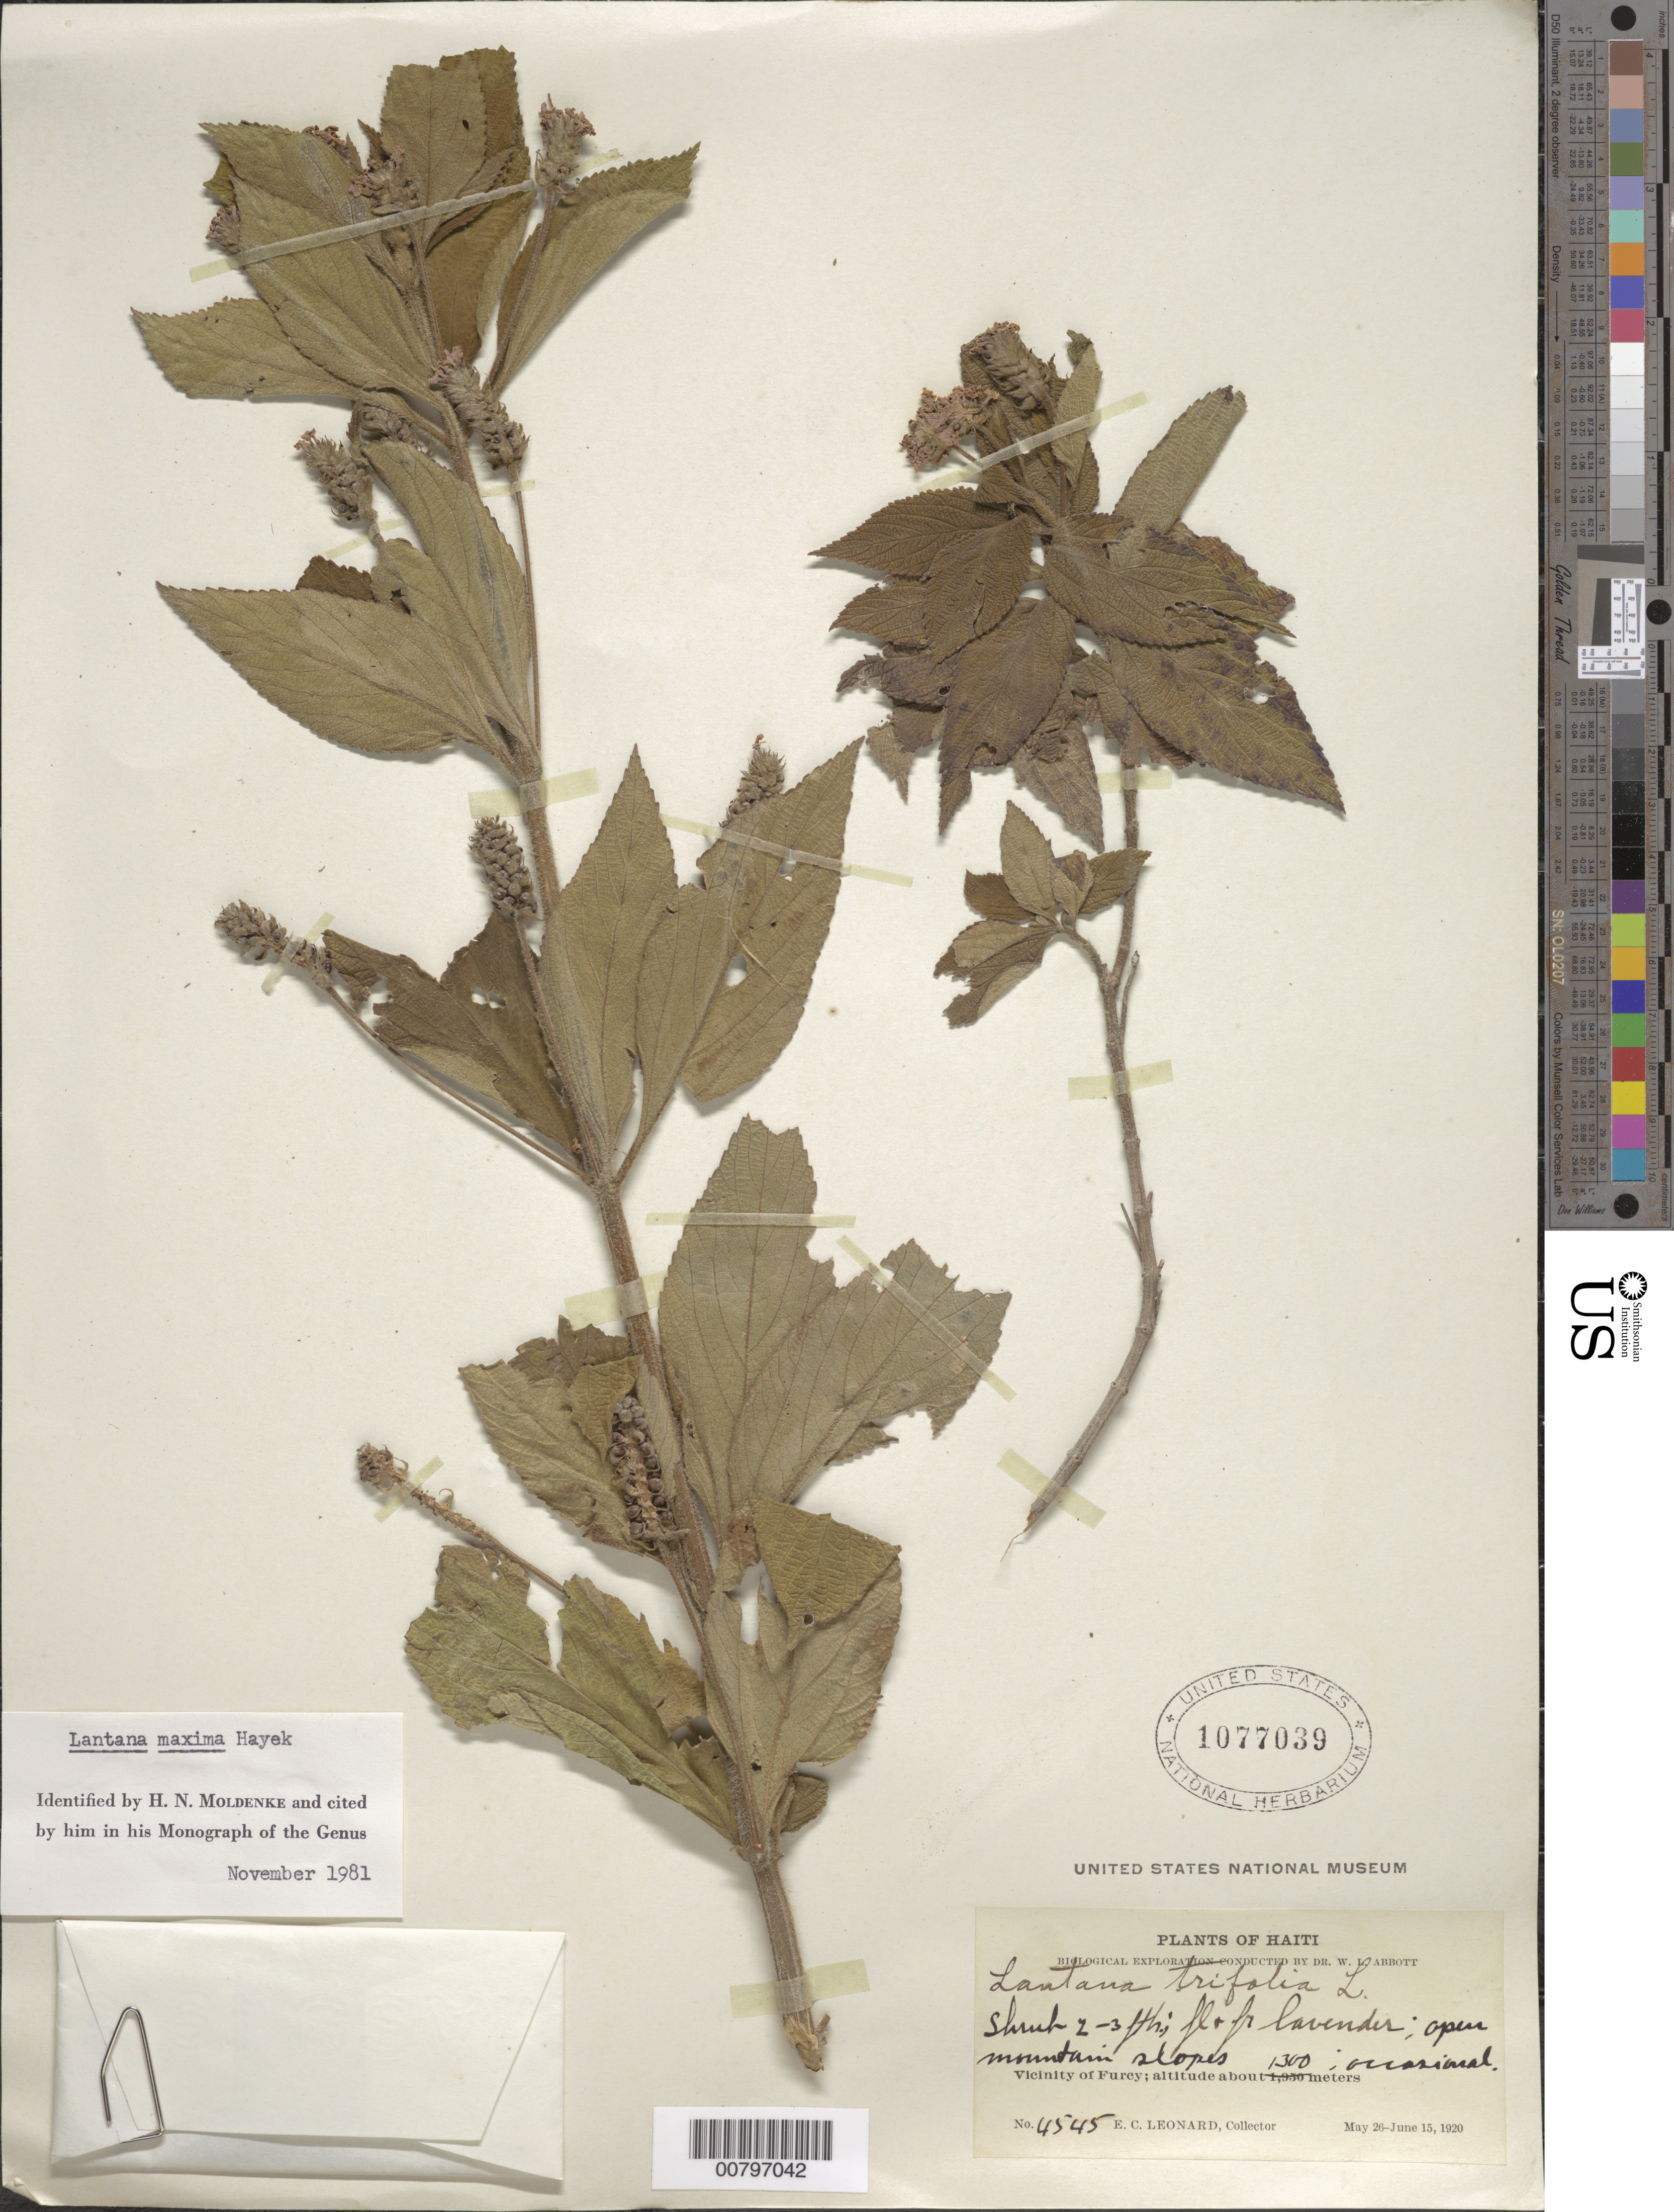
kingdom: Plantae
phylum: Tracheophyta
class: Magnoliopsida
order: Lamiales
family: Verbenaceae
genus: Lantana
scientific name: Lantana trifolia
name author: L.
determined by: Moldenke, H. N.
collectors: E. C. Leonard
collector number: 4545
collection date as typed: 26 May 1920 to 15 Jun 1920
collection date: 1920-05-26/1920-06-15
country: Haiti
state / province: Ouest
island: Hispaniola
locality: Vicinity of Furcy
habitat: Open mountain slopes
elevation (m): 1300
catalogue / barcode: US 1077039